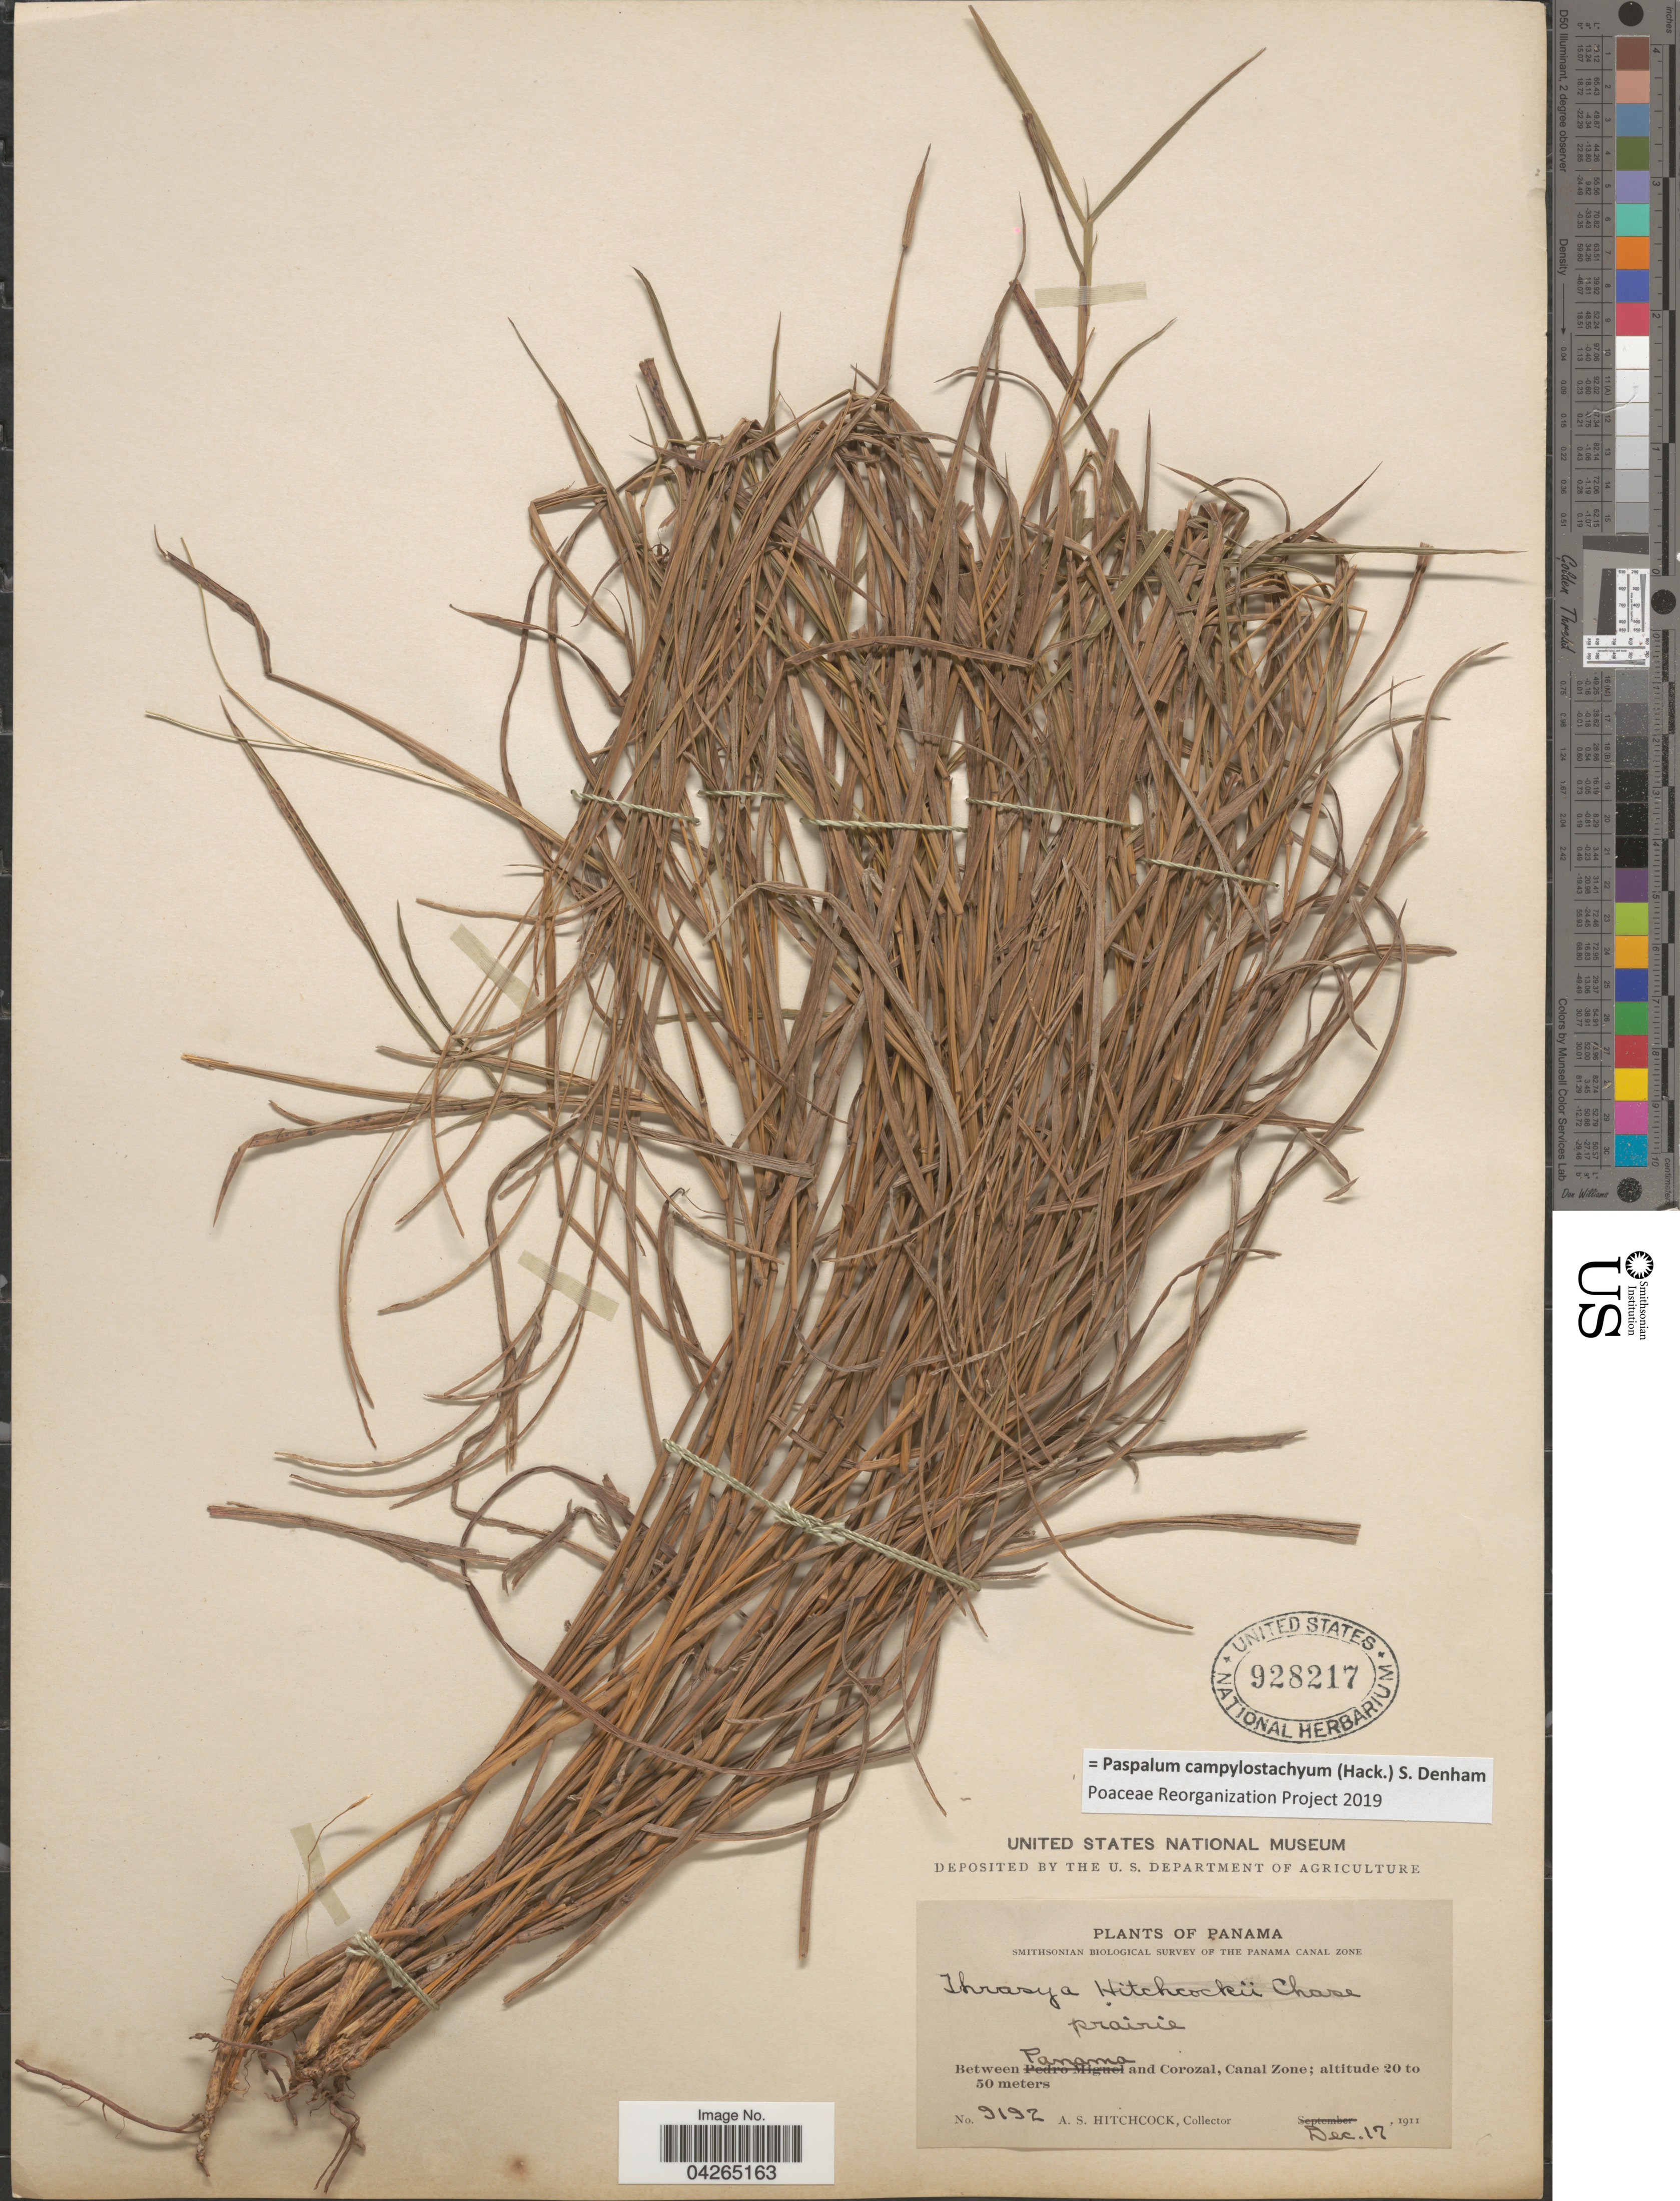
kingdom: Plantae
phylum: Tracheophyta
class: Liliopsida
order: Poales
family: Poaceae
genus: Paspalum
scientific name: Paspalum campylostachyum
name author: (Hack.) S. Denham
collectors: A. S. Hitchcock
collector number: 9192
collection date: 1911-12-17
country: Panama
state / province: Colón / Panamá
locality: Smithsonian Biological Survey of the Panama Canal Zone. Prairie between Panama and Corozal, Canal Zone.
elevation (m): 20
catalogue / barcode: US 928717